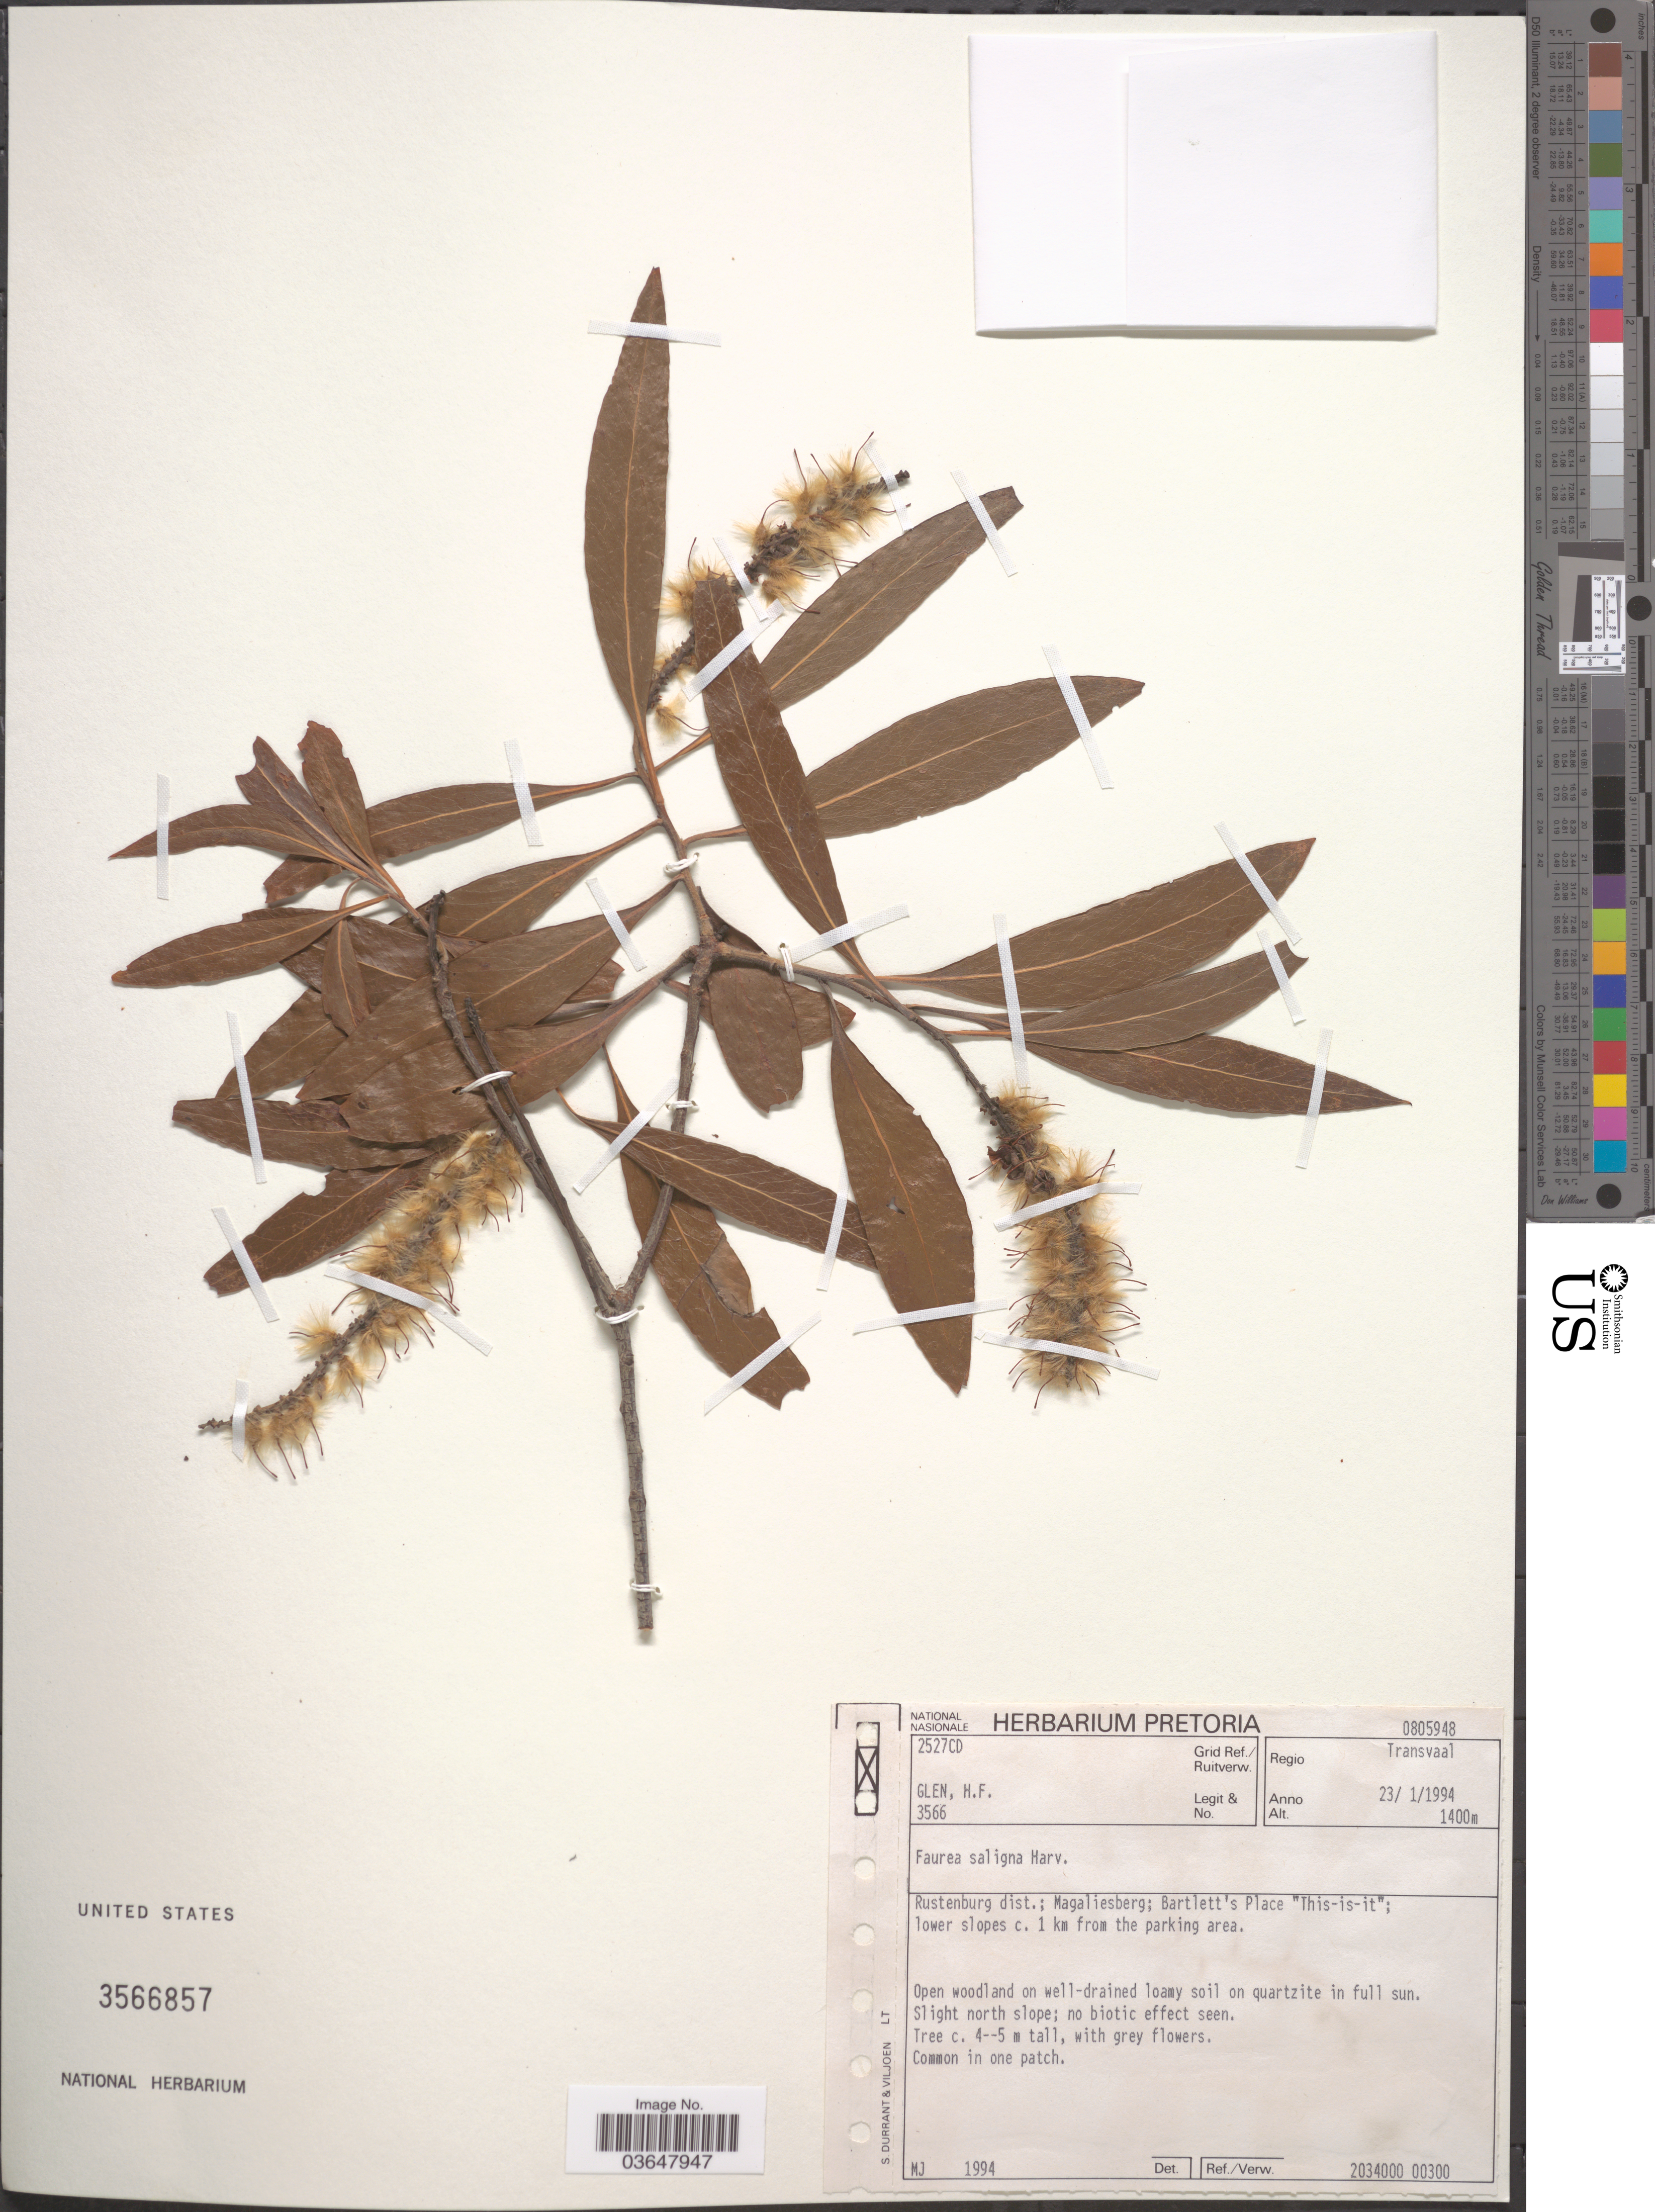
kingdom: Plantae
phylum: Tracheophyta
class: Magnoliopsida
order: Proteales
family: Proteaceae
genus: Faurea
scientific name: Faurea saligna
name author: Harv.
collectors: H. F. Glen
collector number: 3566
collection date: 1994-01-23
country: South Africa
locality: Grid Ref./Ruitverw 2527CD. Regio Transvaal. Rustenberg dist.; Magaliesberg; Bartlett's Place "This-is-it"; lower slopes c. 1 km from parking area.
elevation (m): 1400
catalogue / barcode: US 3566857